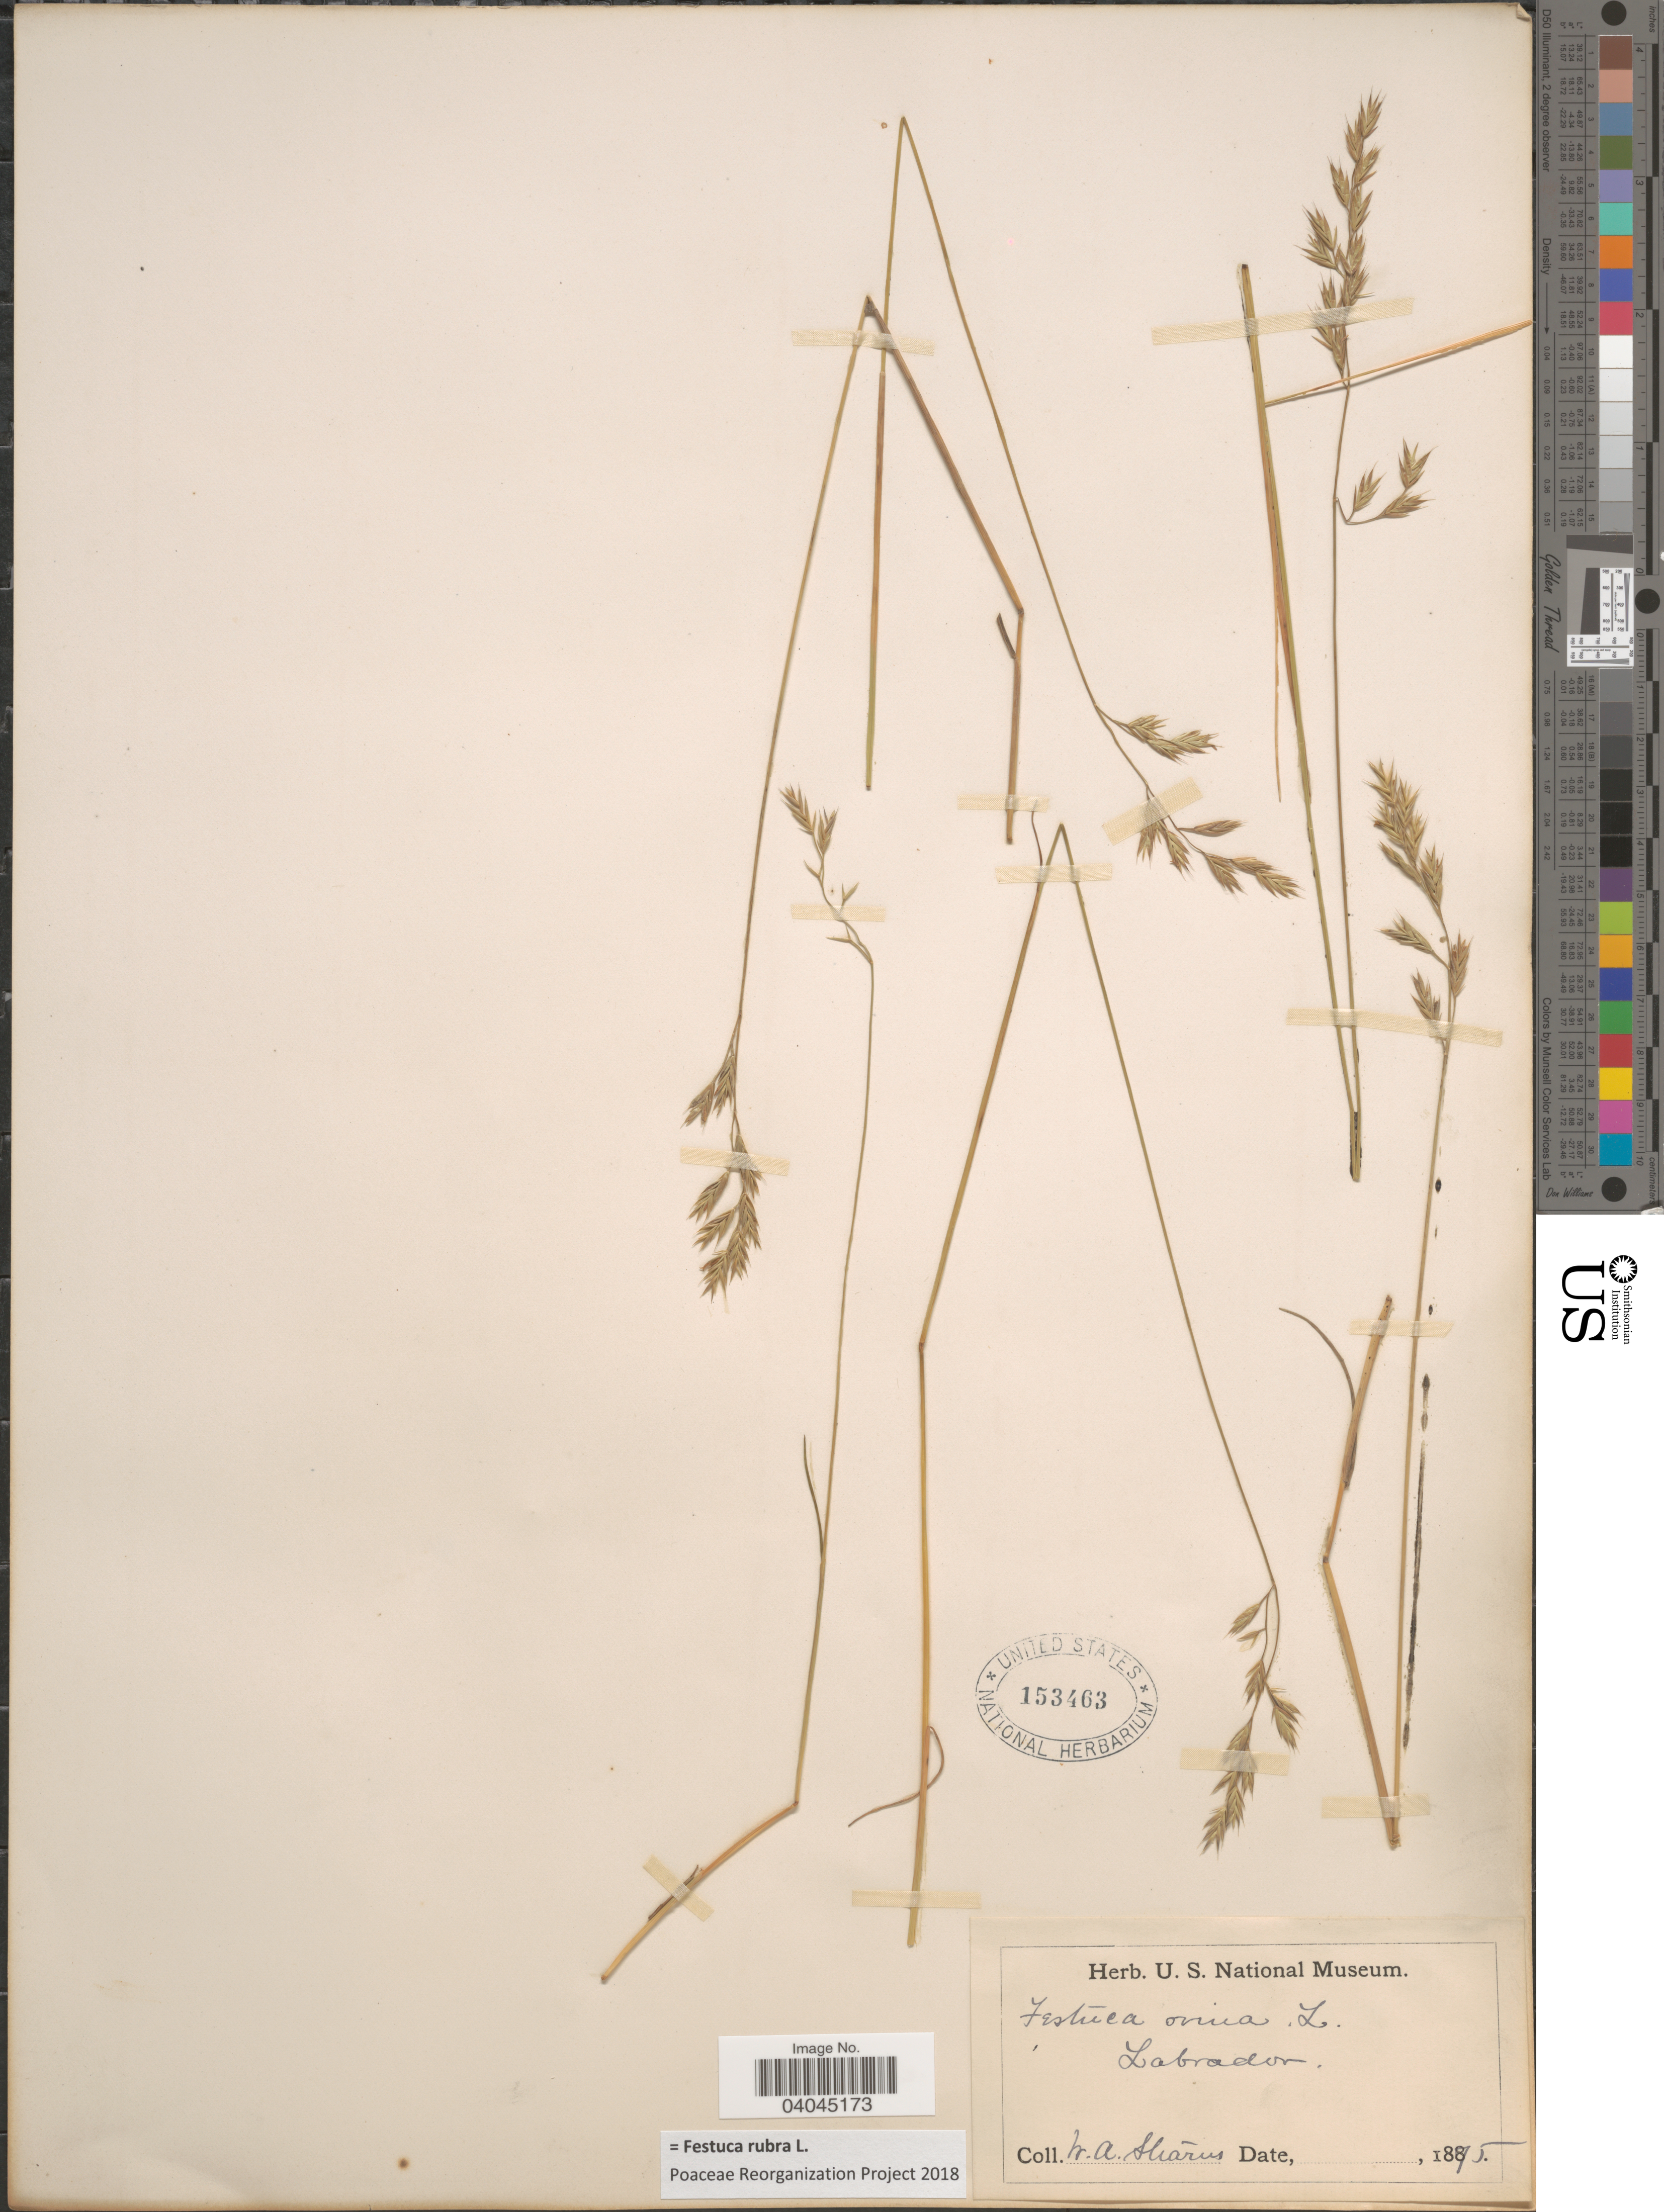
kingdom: Plantae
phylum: Tracheophyta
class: Liliopsida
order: Poales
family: Poaceae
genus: Festuca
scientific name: Festuca rubra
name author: L.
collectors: W. Stearns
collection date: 1875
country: Canada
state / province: Newfoundland and Labrador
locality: Labrador.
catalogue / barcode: US 153463